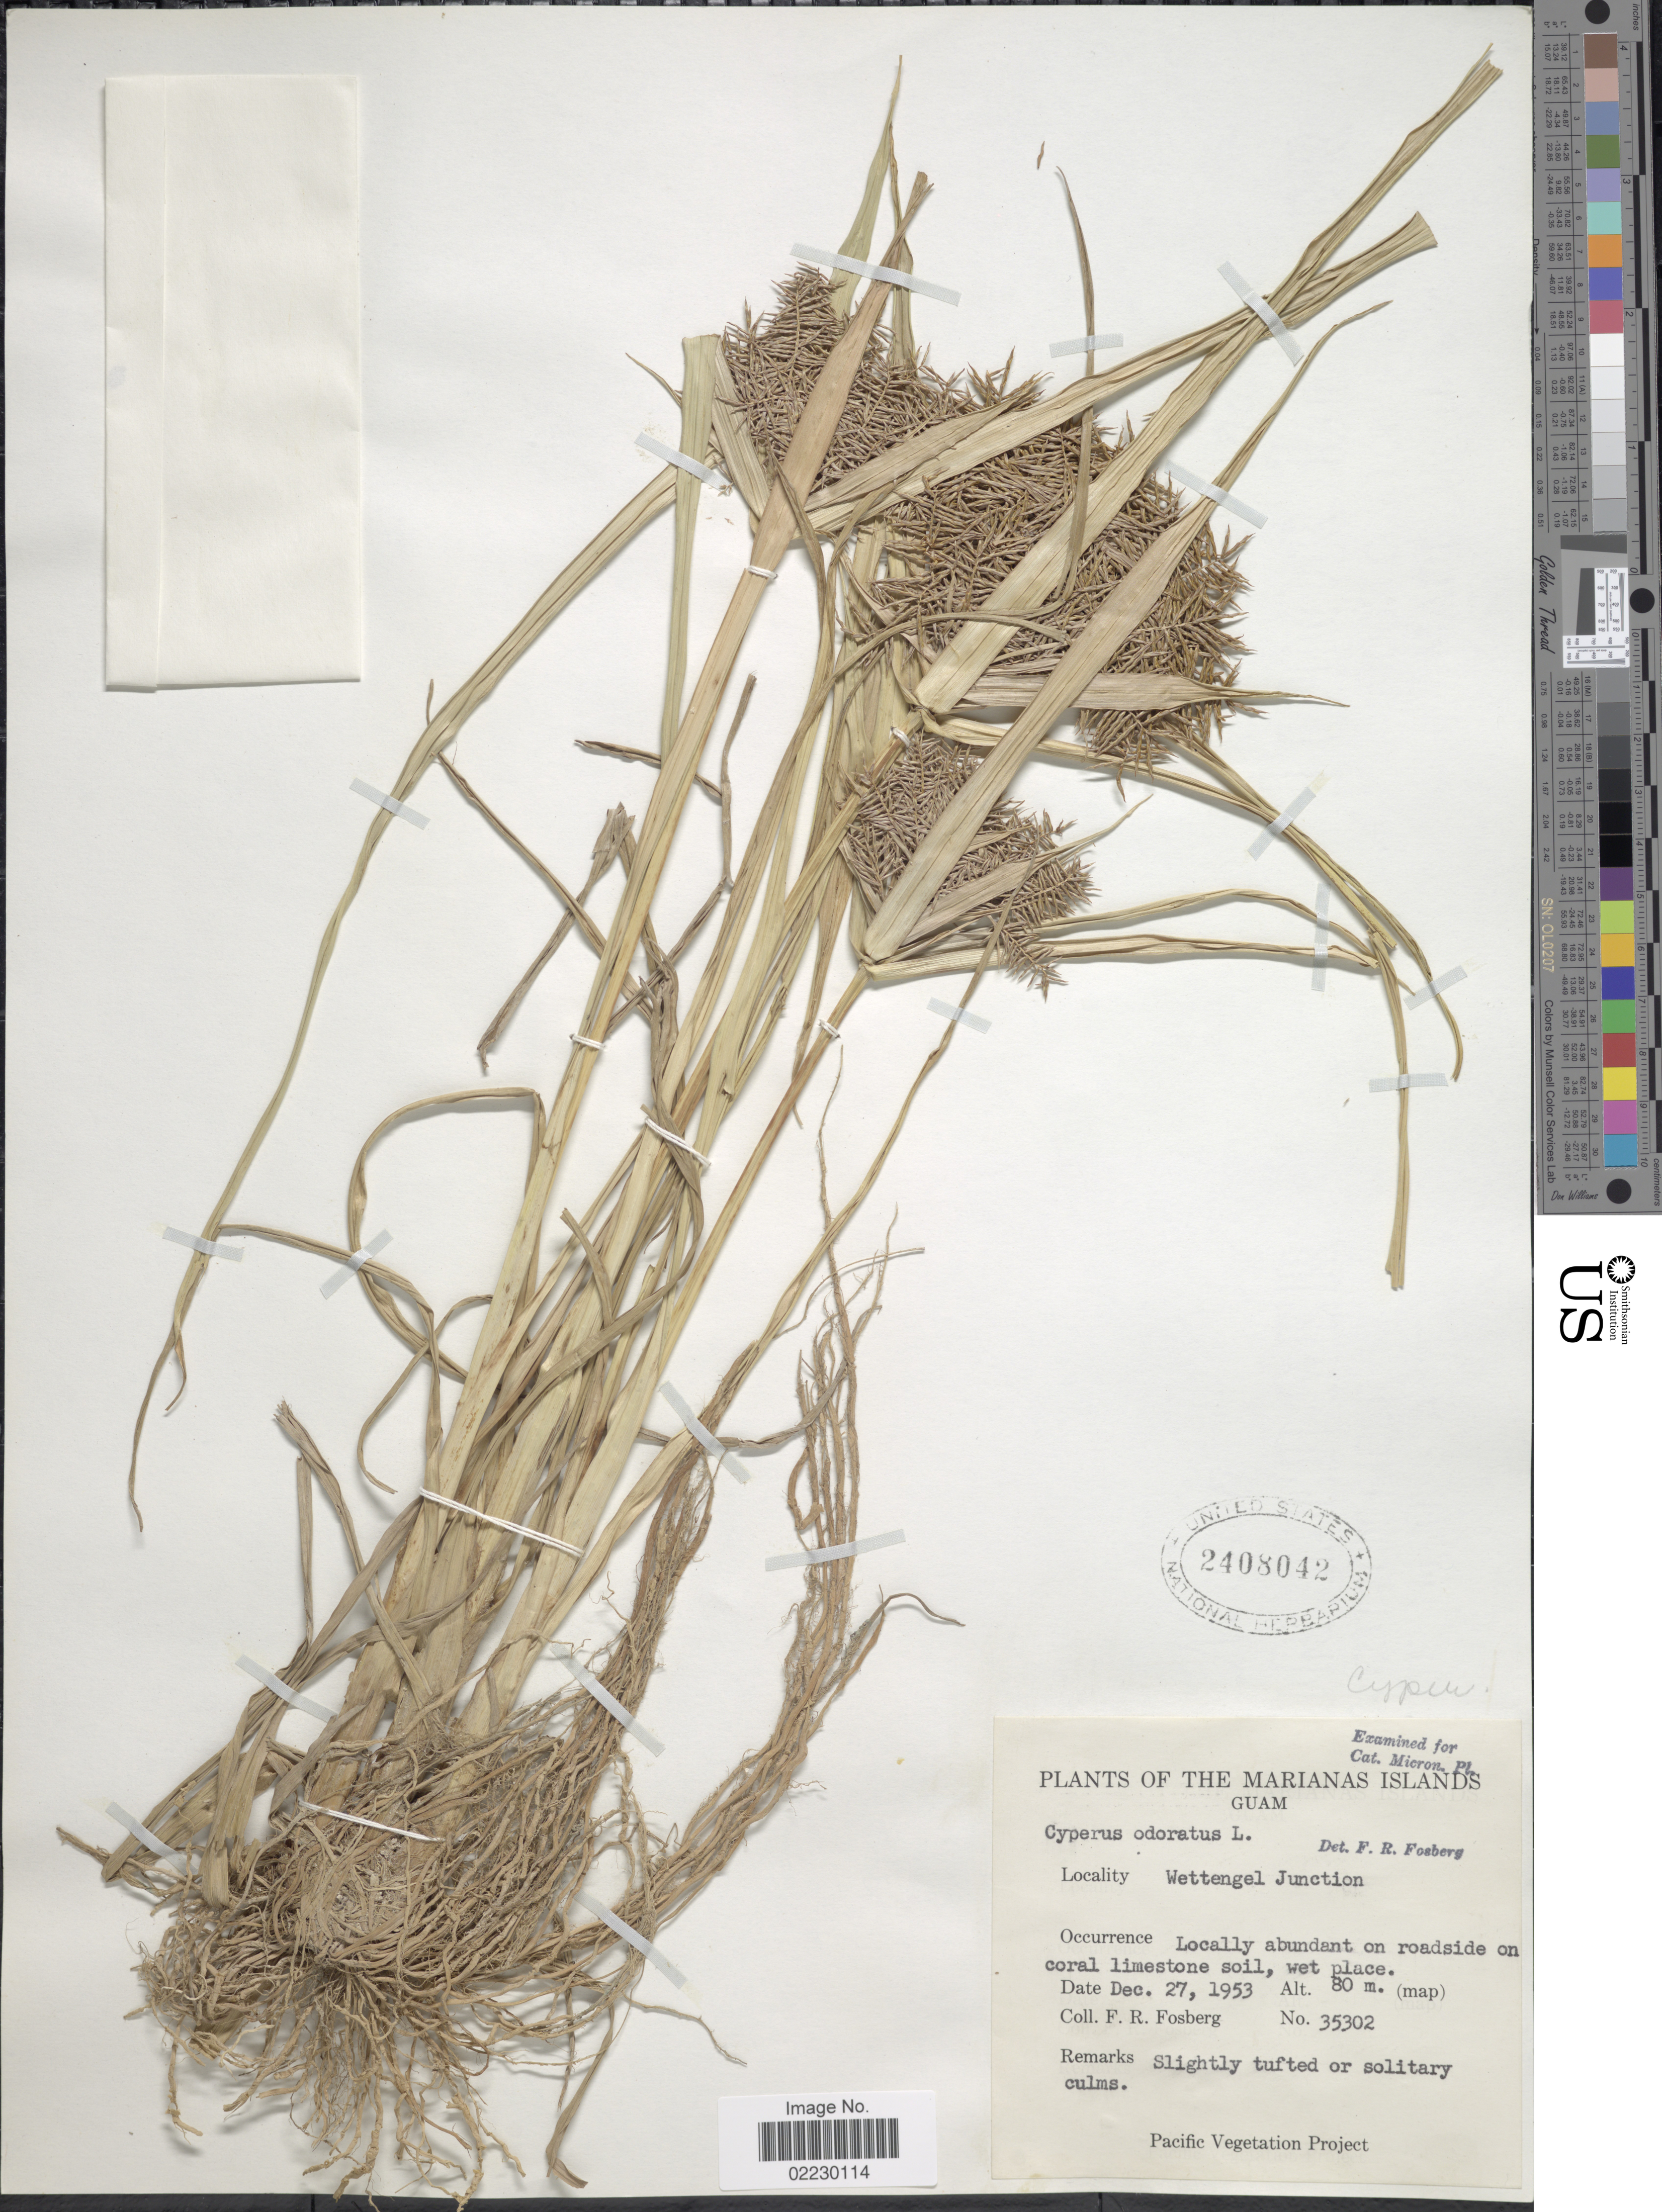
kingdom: Plantae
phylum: Tracheophyta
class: Liliopsida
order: Poales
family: Cyperaceae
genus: Cyperus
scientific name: Cyperus odoratus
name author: L.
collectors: F. R. Fosberg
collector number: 35302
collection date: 1953-12-27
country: Guam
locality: The Marianas Islands, Wettengel Junction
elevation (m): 80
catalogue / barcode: US 2408042